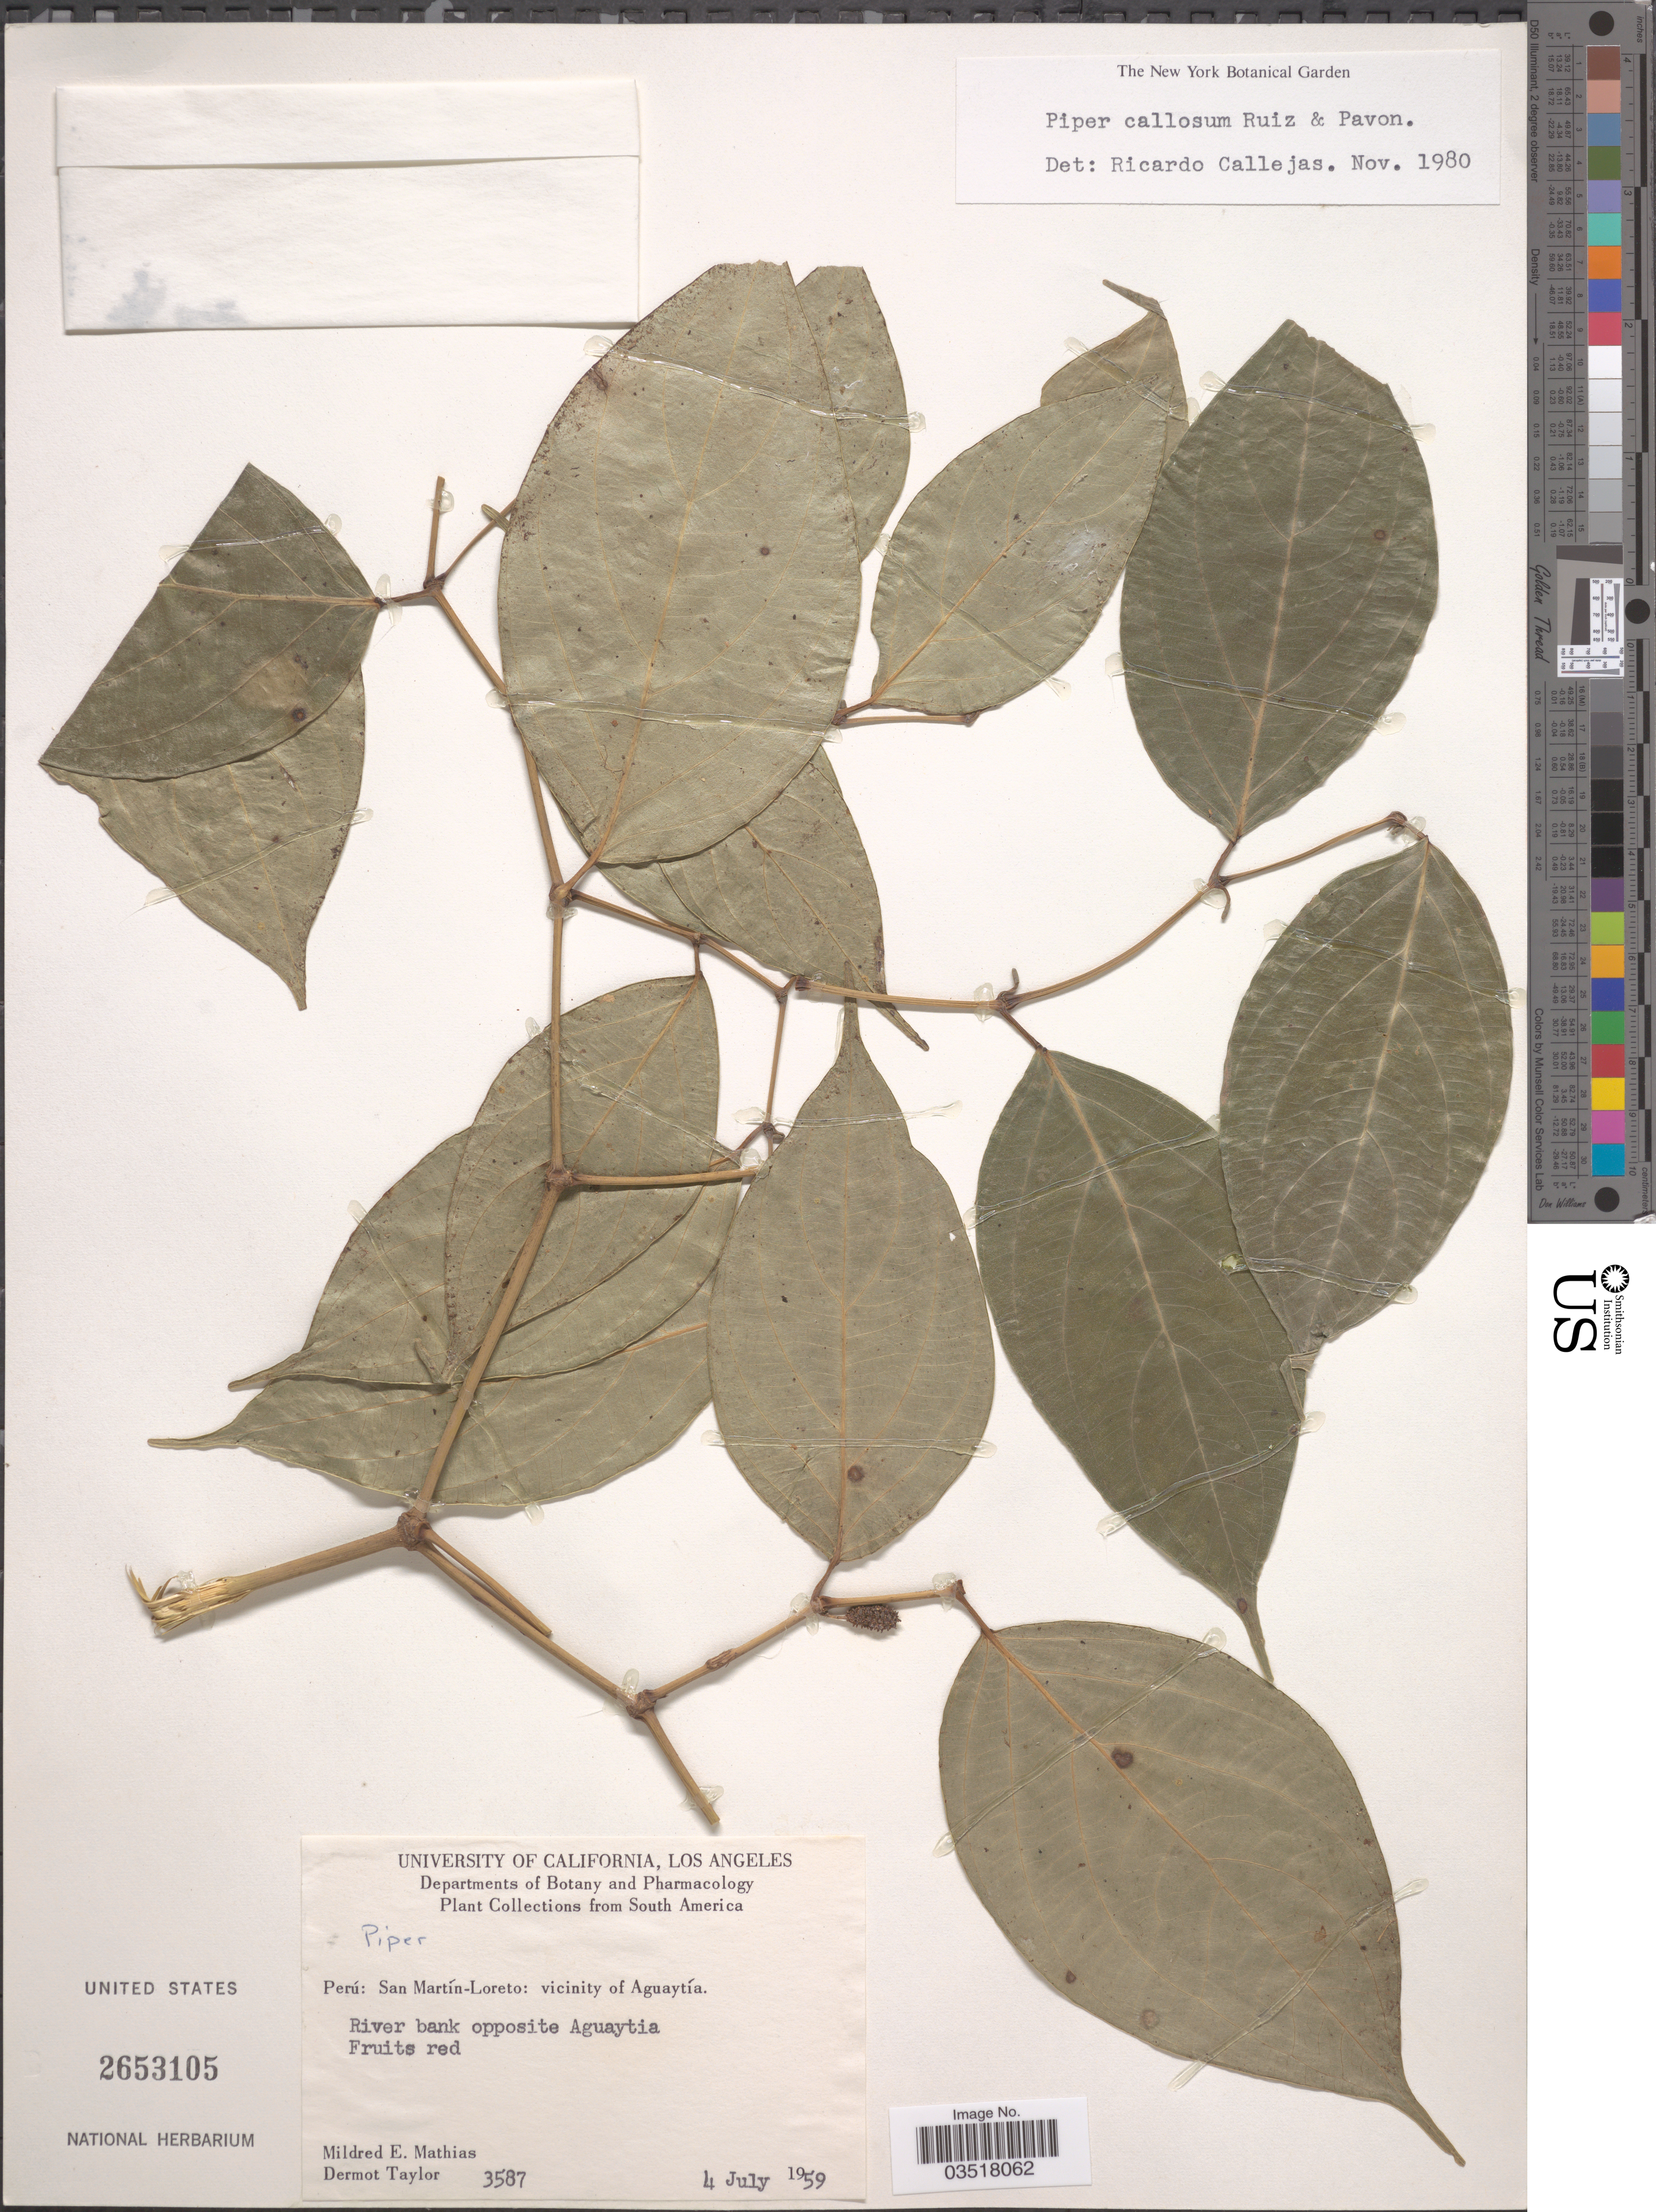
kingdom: Plantae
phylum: Tracheophyta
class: Magnoliopsida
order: Piperales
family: Piperaceae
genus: Piper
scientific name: Piper callosum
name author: Ruiz & Pav.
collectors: M. E. Mathias & D. Taylor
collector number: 3587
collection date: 1959-07-04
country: Peru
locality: San Martín-Loreto: vicinity of Aguaytía. River bank opposite Aguaytia.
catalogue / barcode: US 2653105